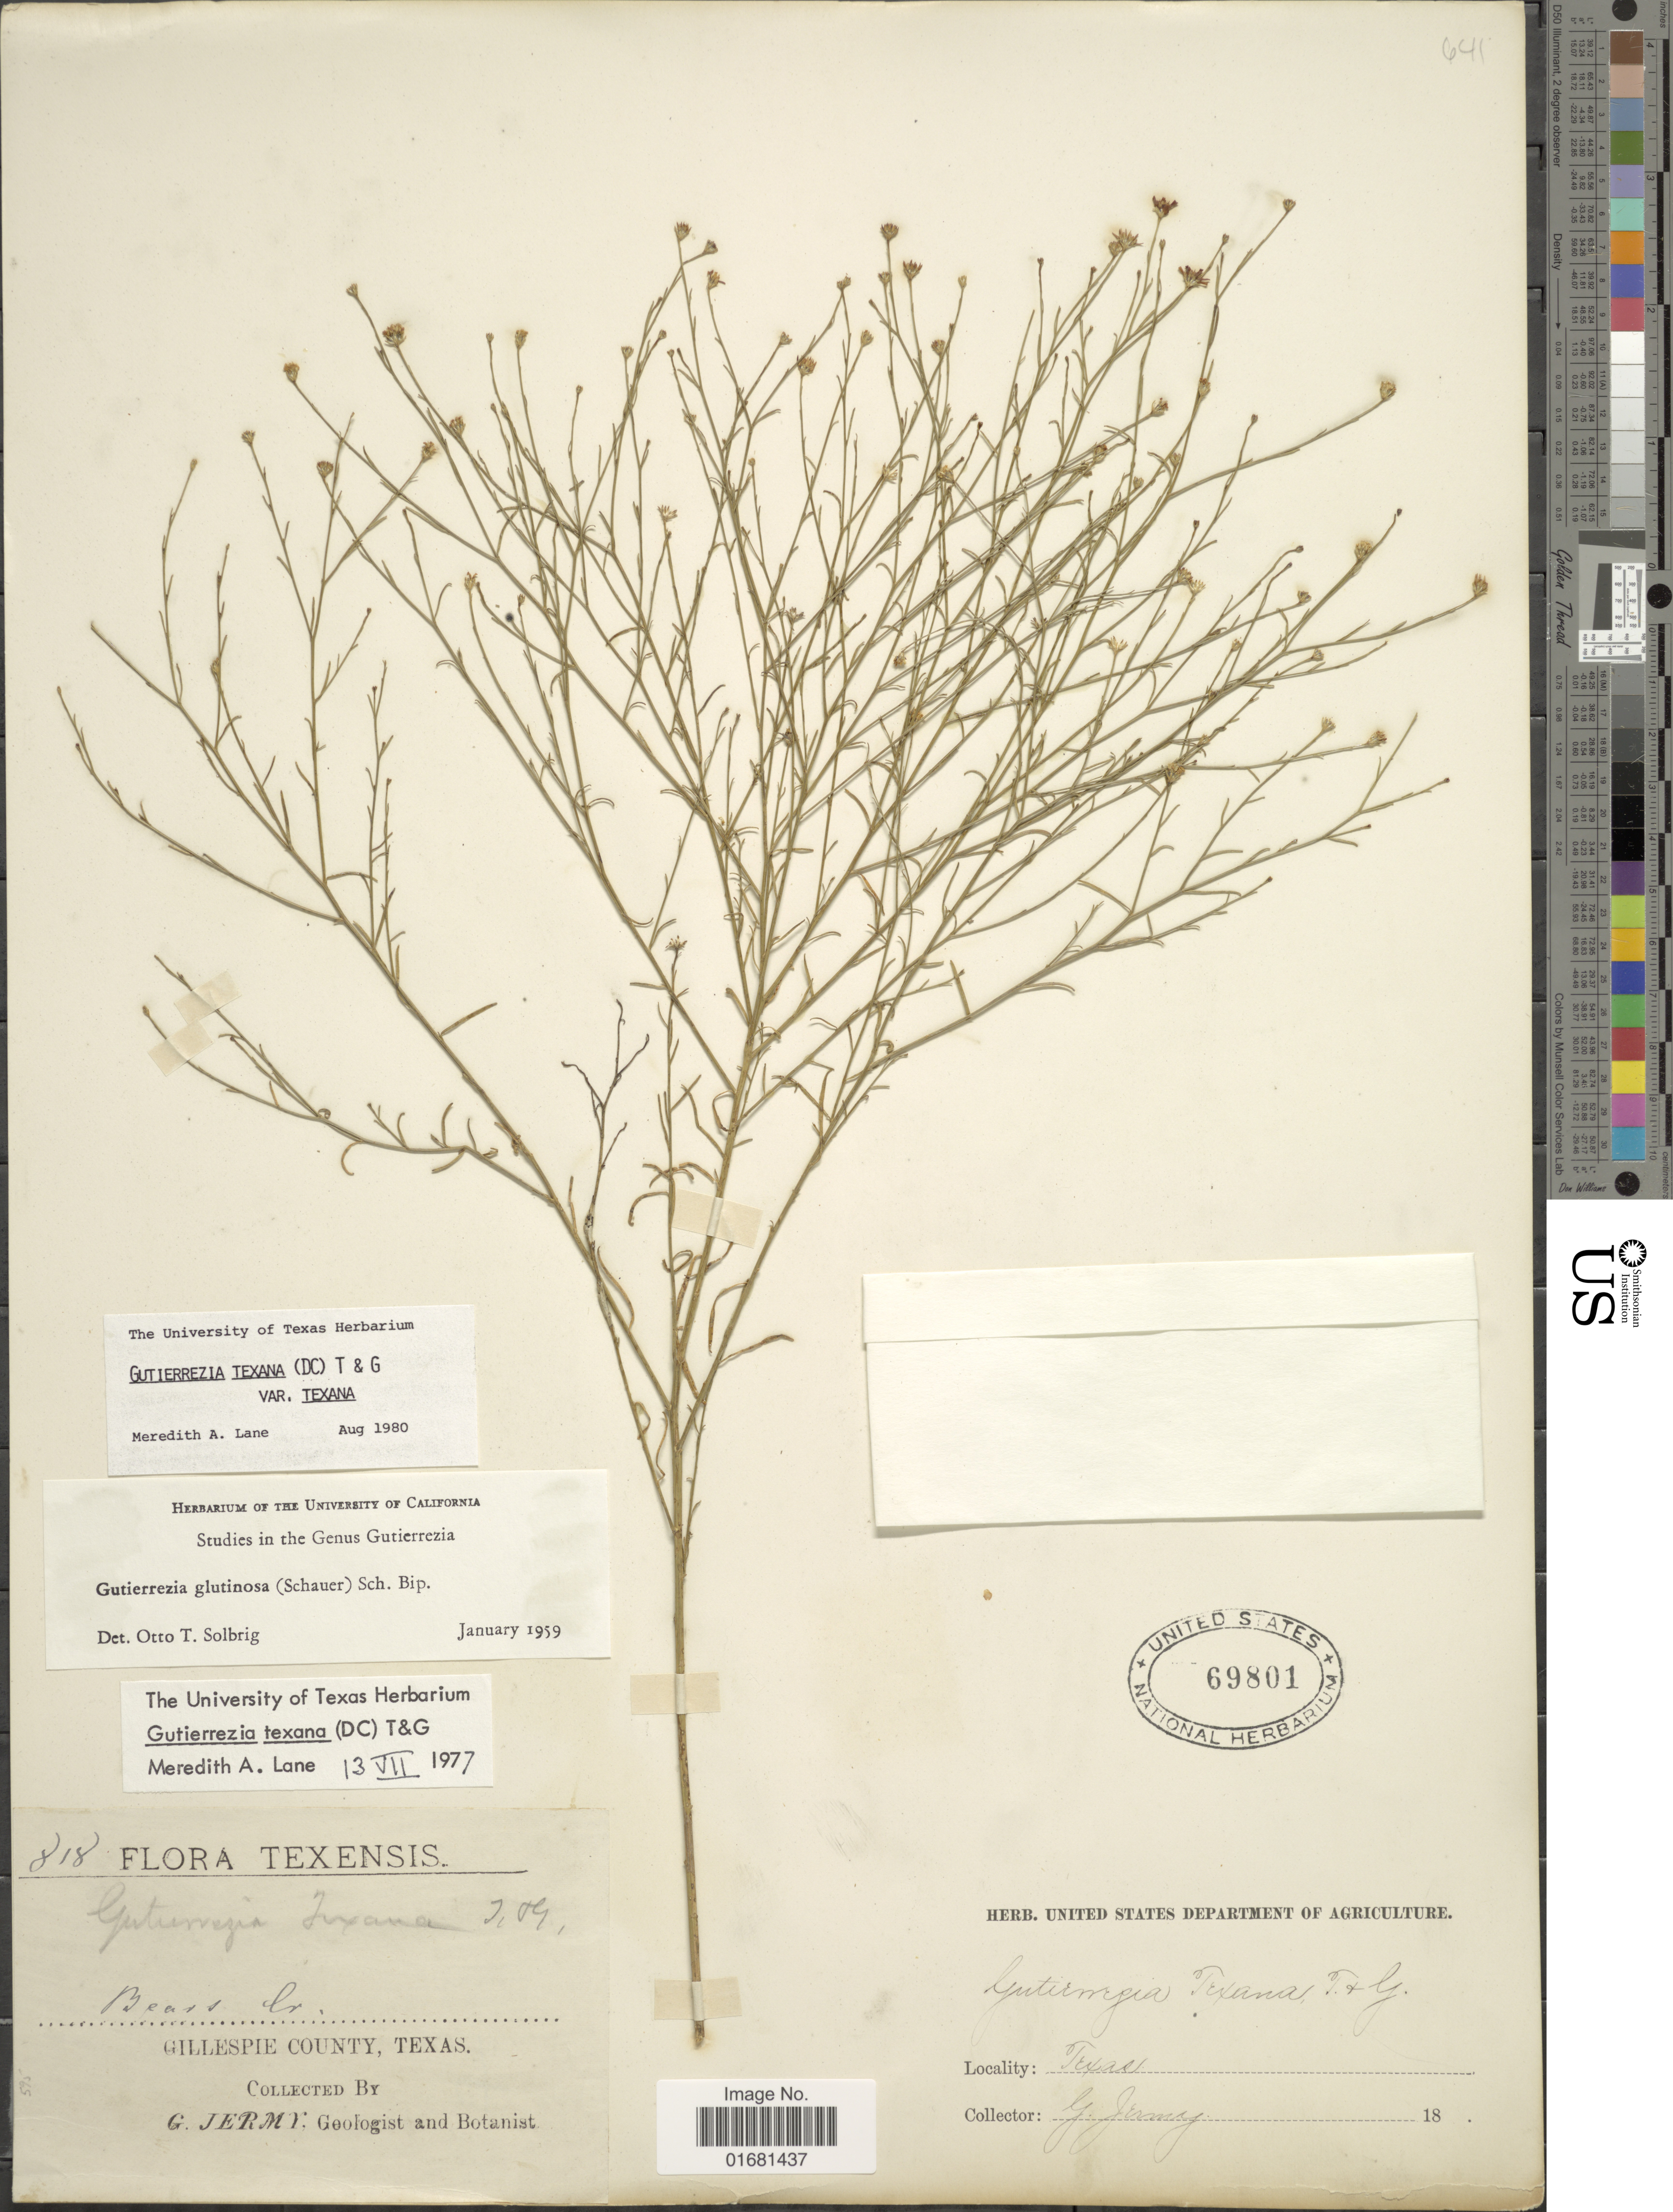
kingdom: Plantae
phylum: Tracheophyta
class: Magnoliopsida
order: Asterales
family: Asteraceae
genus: Gutierrezia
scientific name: Gutierrezia texana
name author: (DC.) Torr. & A. Gray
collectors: G. Jermy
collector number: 818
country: United States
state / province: Texas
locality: Gillespie County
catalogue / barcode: US 69801